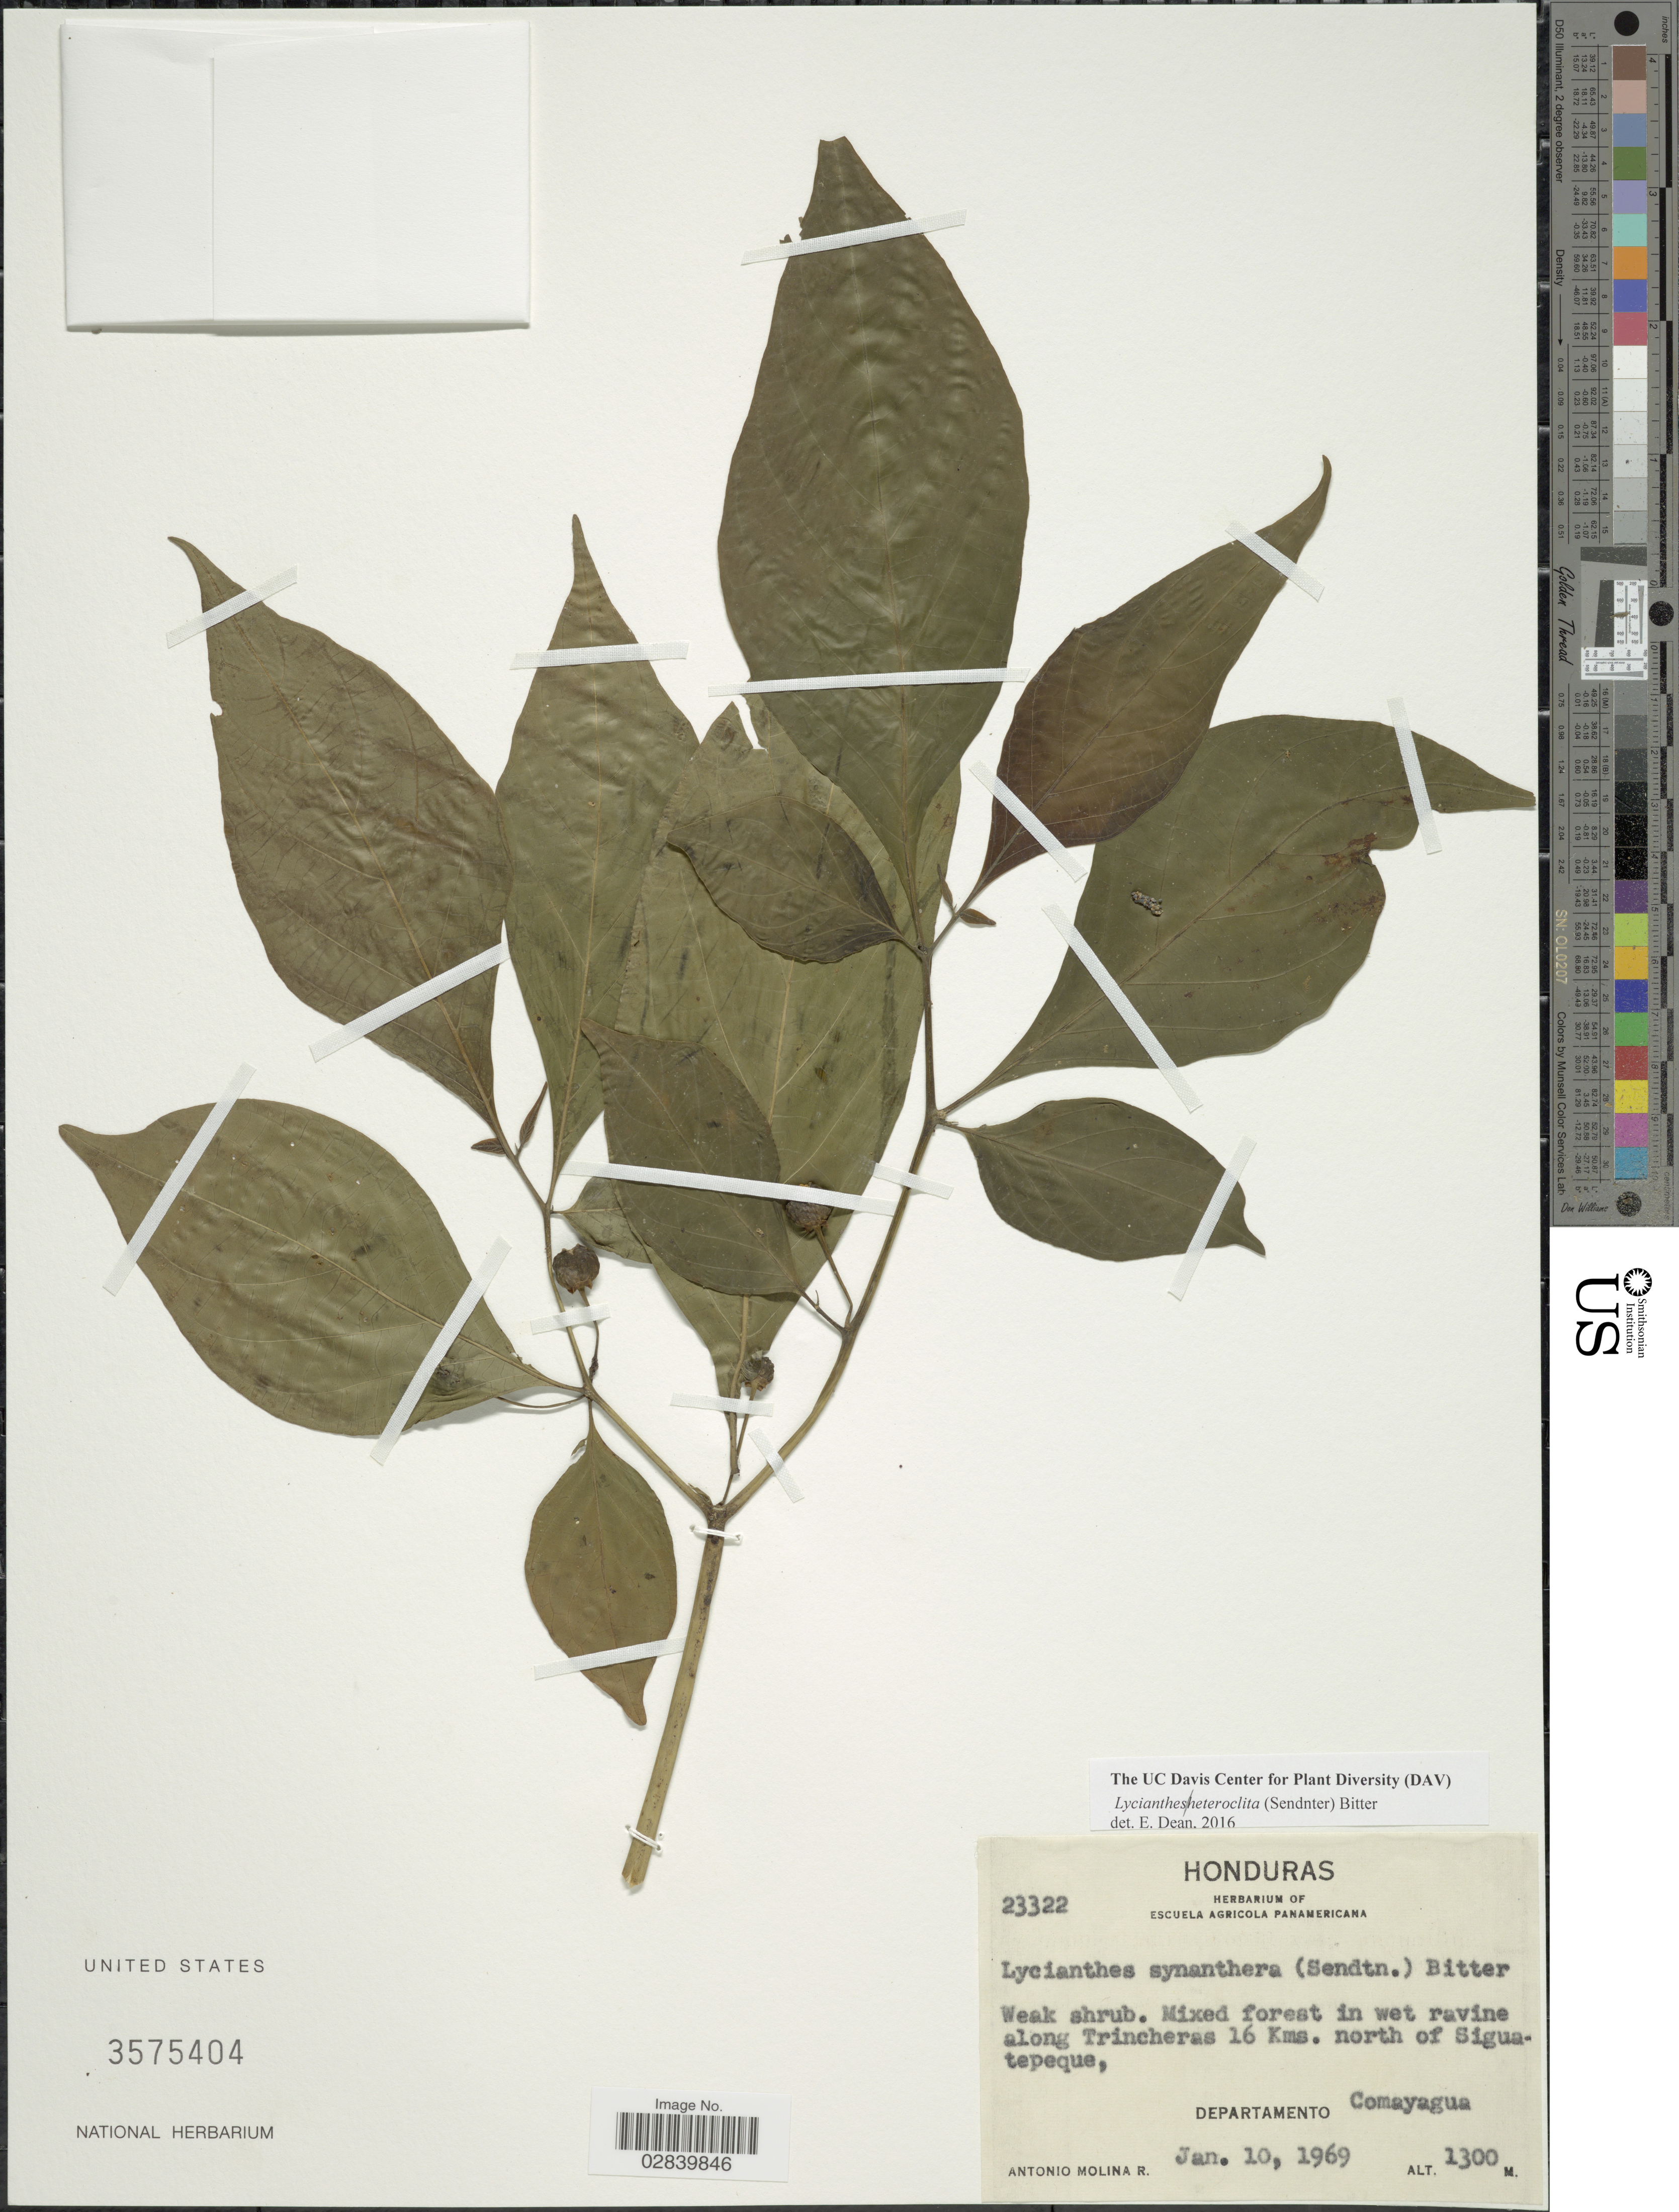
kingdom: Plantae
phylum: Tracheophyta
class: Magnoliopsida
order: Solanales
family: Solanaceae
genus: Lycianthes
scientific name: Lycianthes heteroclita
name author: (Sendtn.) Bitter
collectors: A. Molina R.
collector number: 23322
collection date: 1969-01-10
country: Honduras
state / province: Comayagua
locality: Mixed forest in wet ravine along Trincheras 16 Kms. north of Siguatepeque, Departamento Comayagua.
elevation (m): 1300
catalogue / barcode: US 3575404